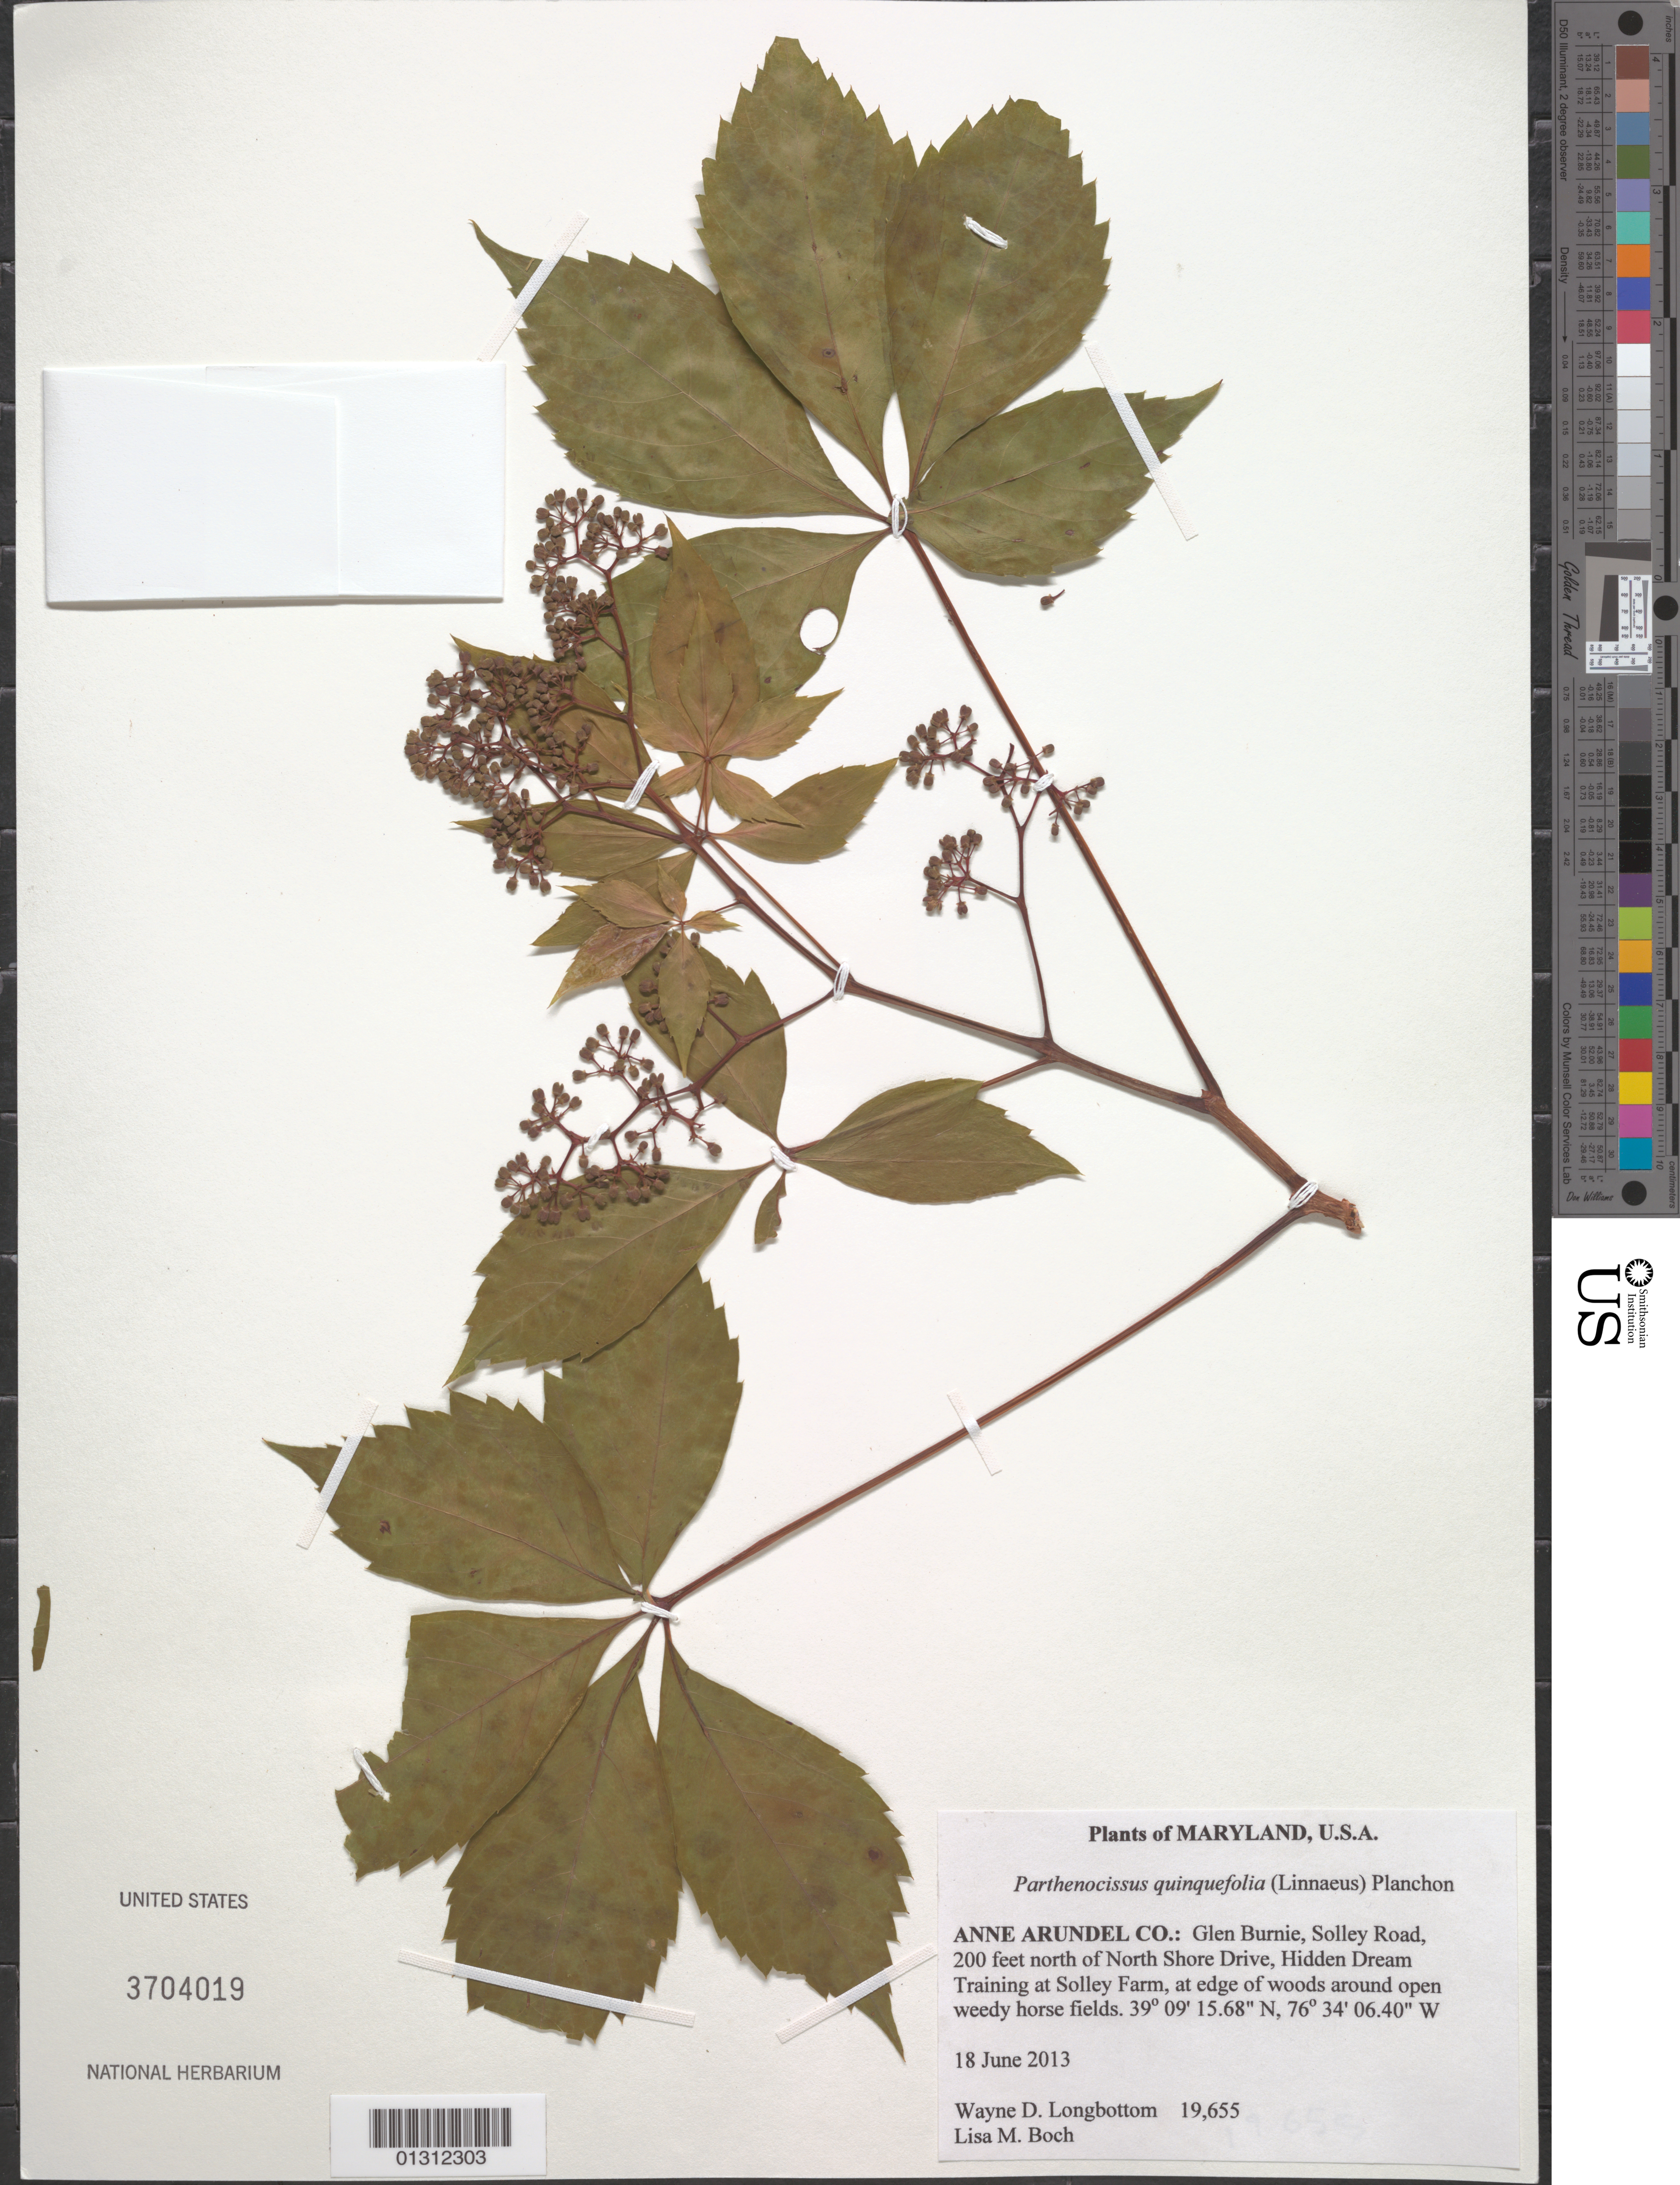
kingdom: Plantae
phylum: Tracheophyta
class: Magnoliopsida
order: Vitales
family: Vitaceae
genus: Parthenocissus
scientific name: Parthenocissus quinquefolia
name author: (L.) Planch.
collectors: W. D. Longbottom & L.M. Boch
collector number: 19655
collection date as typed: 18 June 2013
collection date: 2013-06-18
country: United States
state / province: Maryland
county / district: Anne Arundel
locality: Glen Burnie, Solley Road, 200 feet north of North Shore Drive, Hidden Dream Training at Solley Farm, at edge of woods around open weedy horse fields.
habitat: At edge of woods around open weedy horse fields.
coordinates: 39 09 15.68 N, 76 34 06.40 W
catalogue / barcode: US 3704019